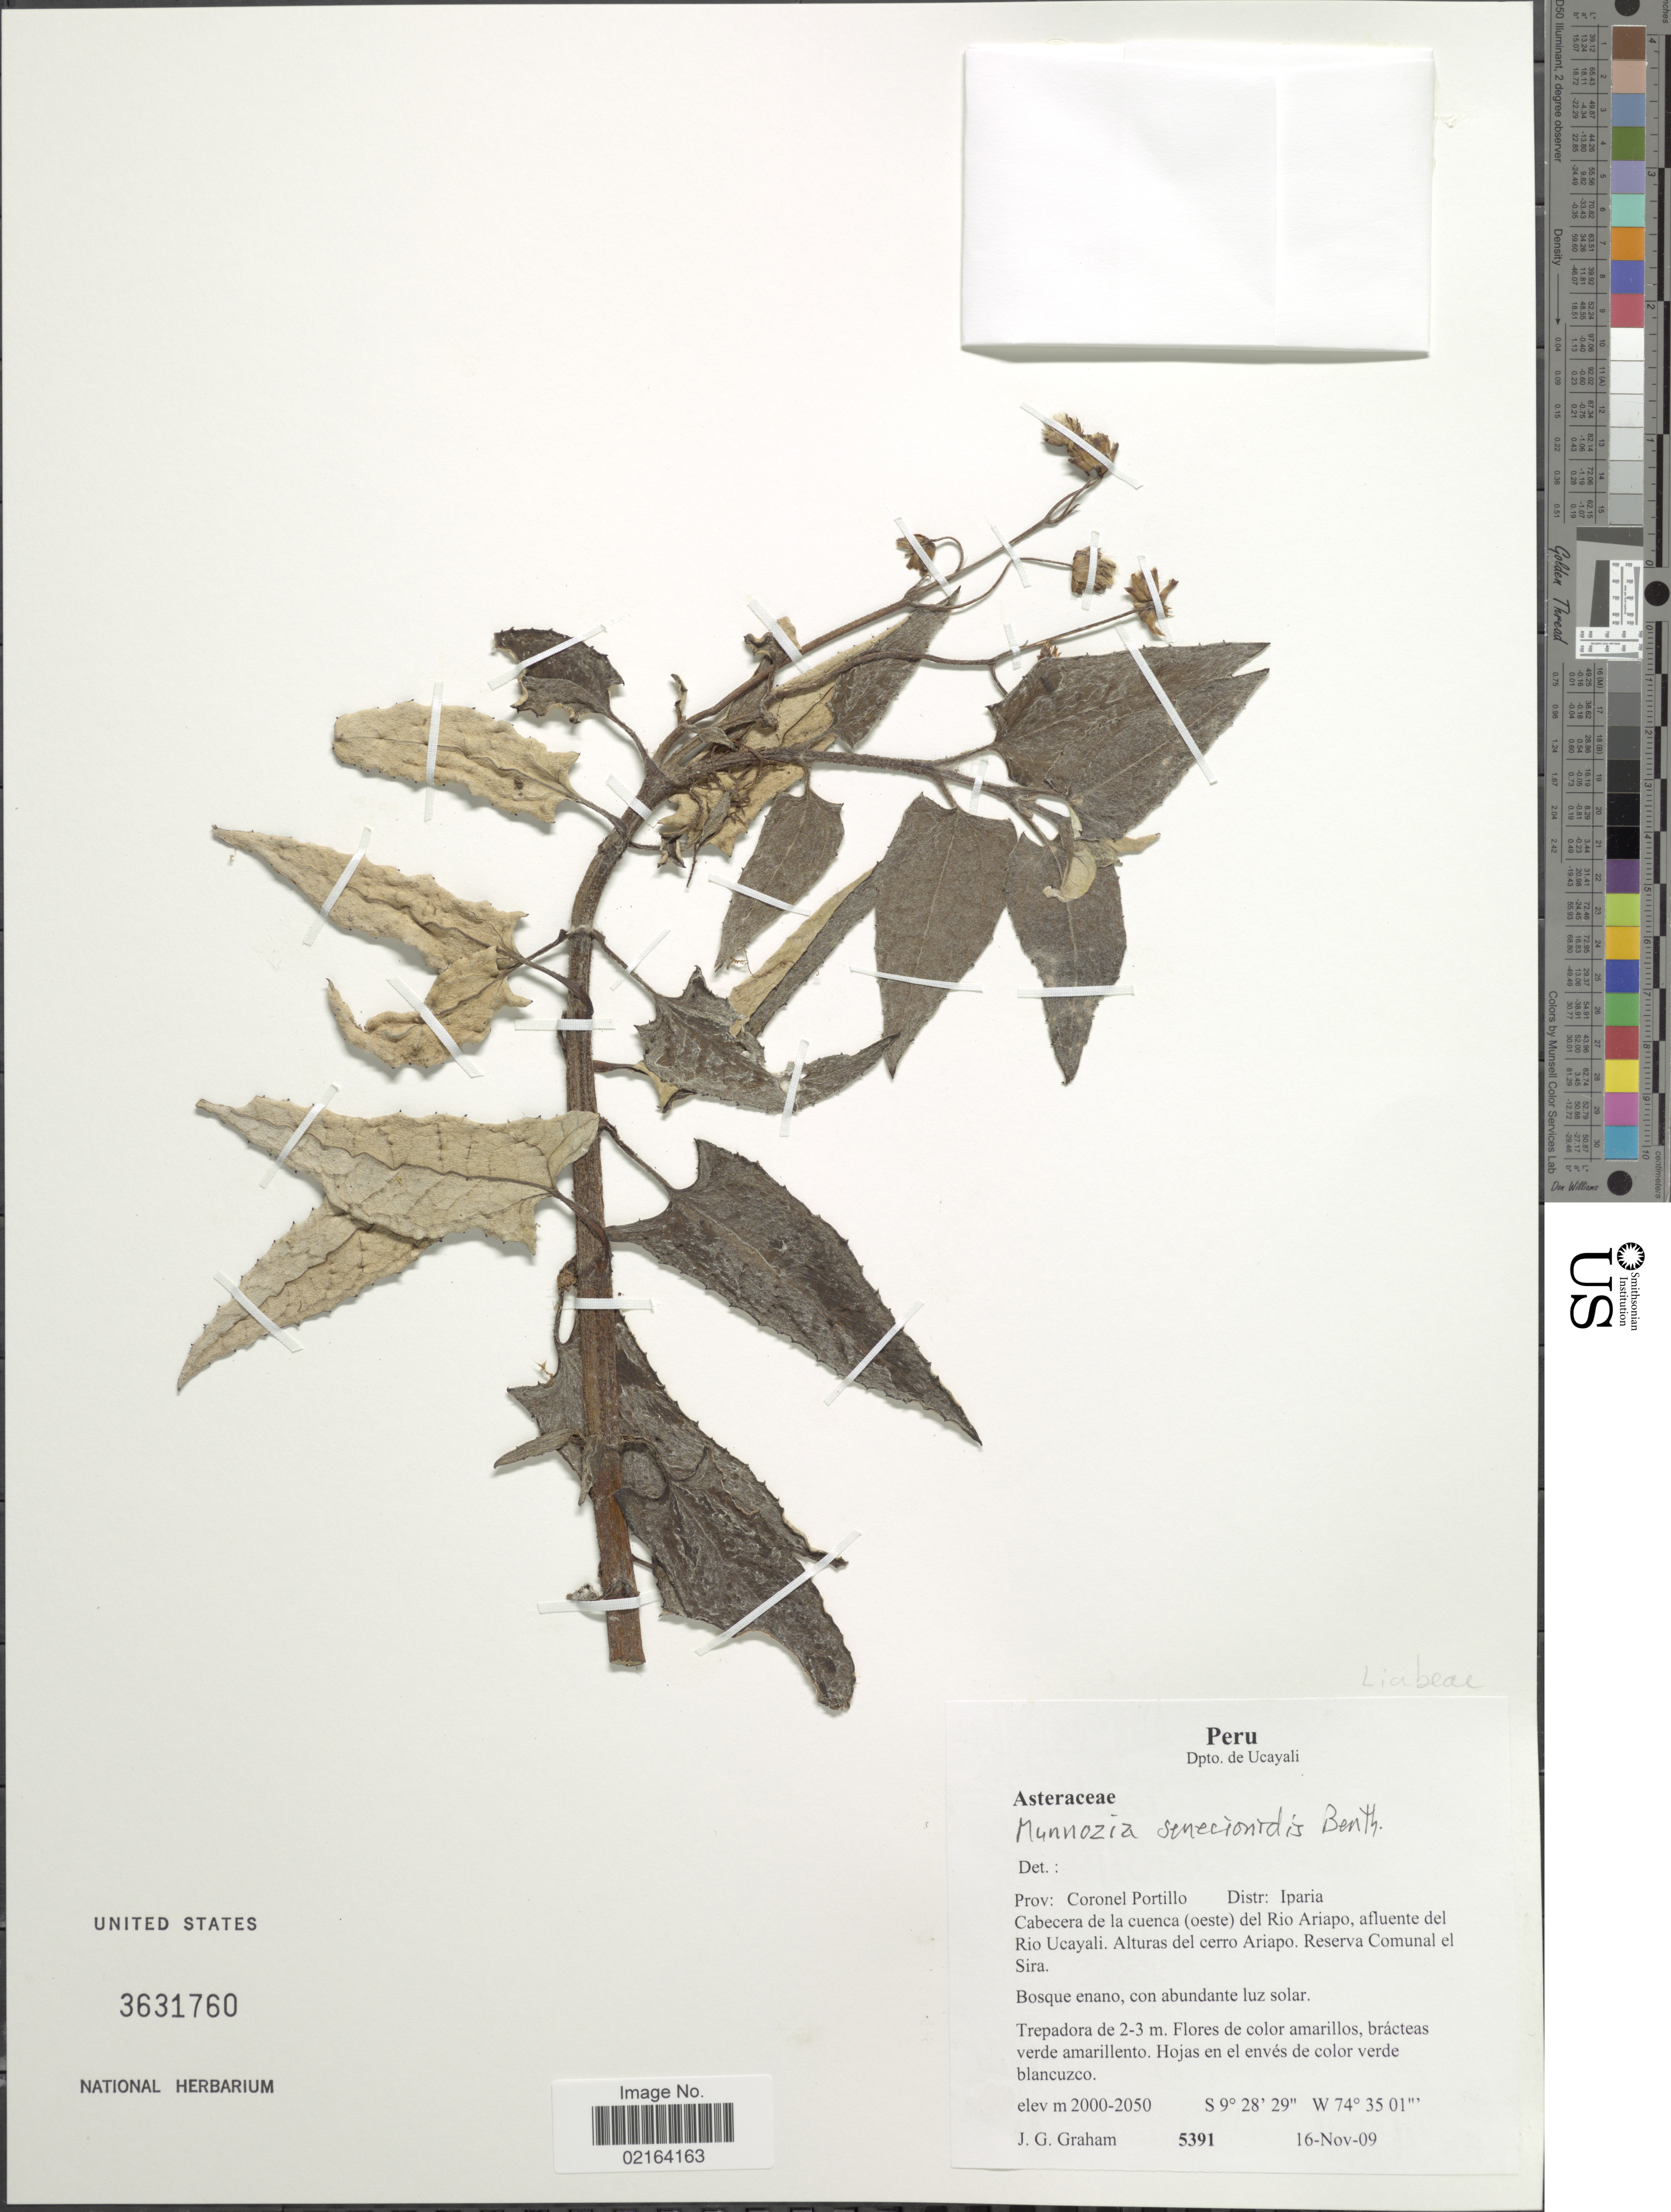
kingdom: Plantae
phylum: Tracheophyta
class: Magnoliopsida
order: Asterales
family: Asteraceae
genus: Munnozia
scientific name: Munnozia senecionidis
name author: Benth.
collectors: J. Graham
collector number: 5391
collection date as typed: Transcribed d/m/y: 16/11/09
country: Peru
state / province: Ucayali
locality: Dpto. de Ucayali, Prov.: Coronel Portillo, Distr.: Iparia, Cabecera de la cuenca (oeste) del Rio Ariapo, afluente del Rio Ucayali, Alturas del cerro Ariapo, Reserva Comunal el Sira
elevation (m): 2000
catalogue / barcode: US 3631760